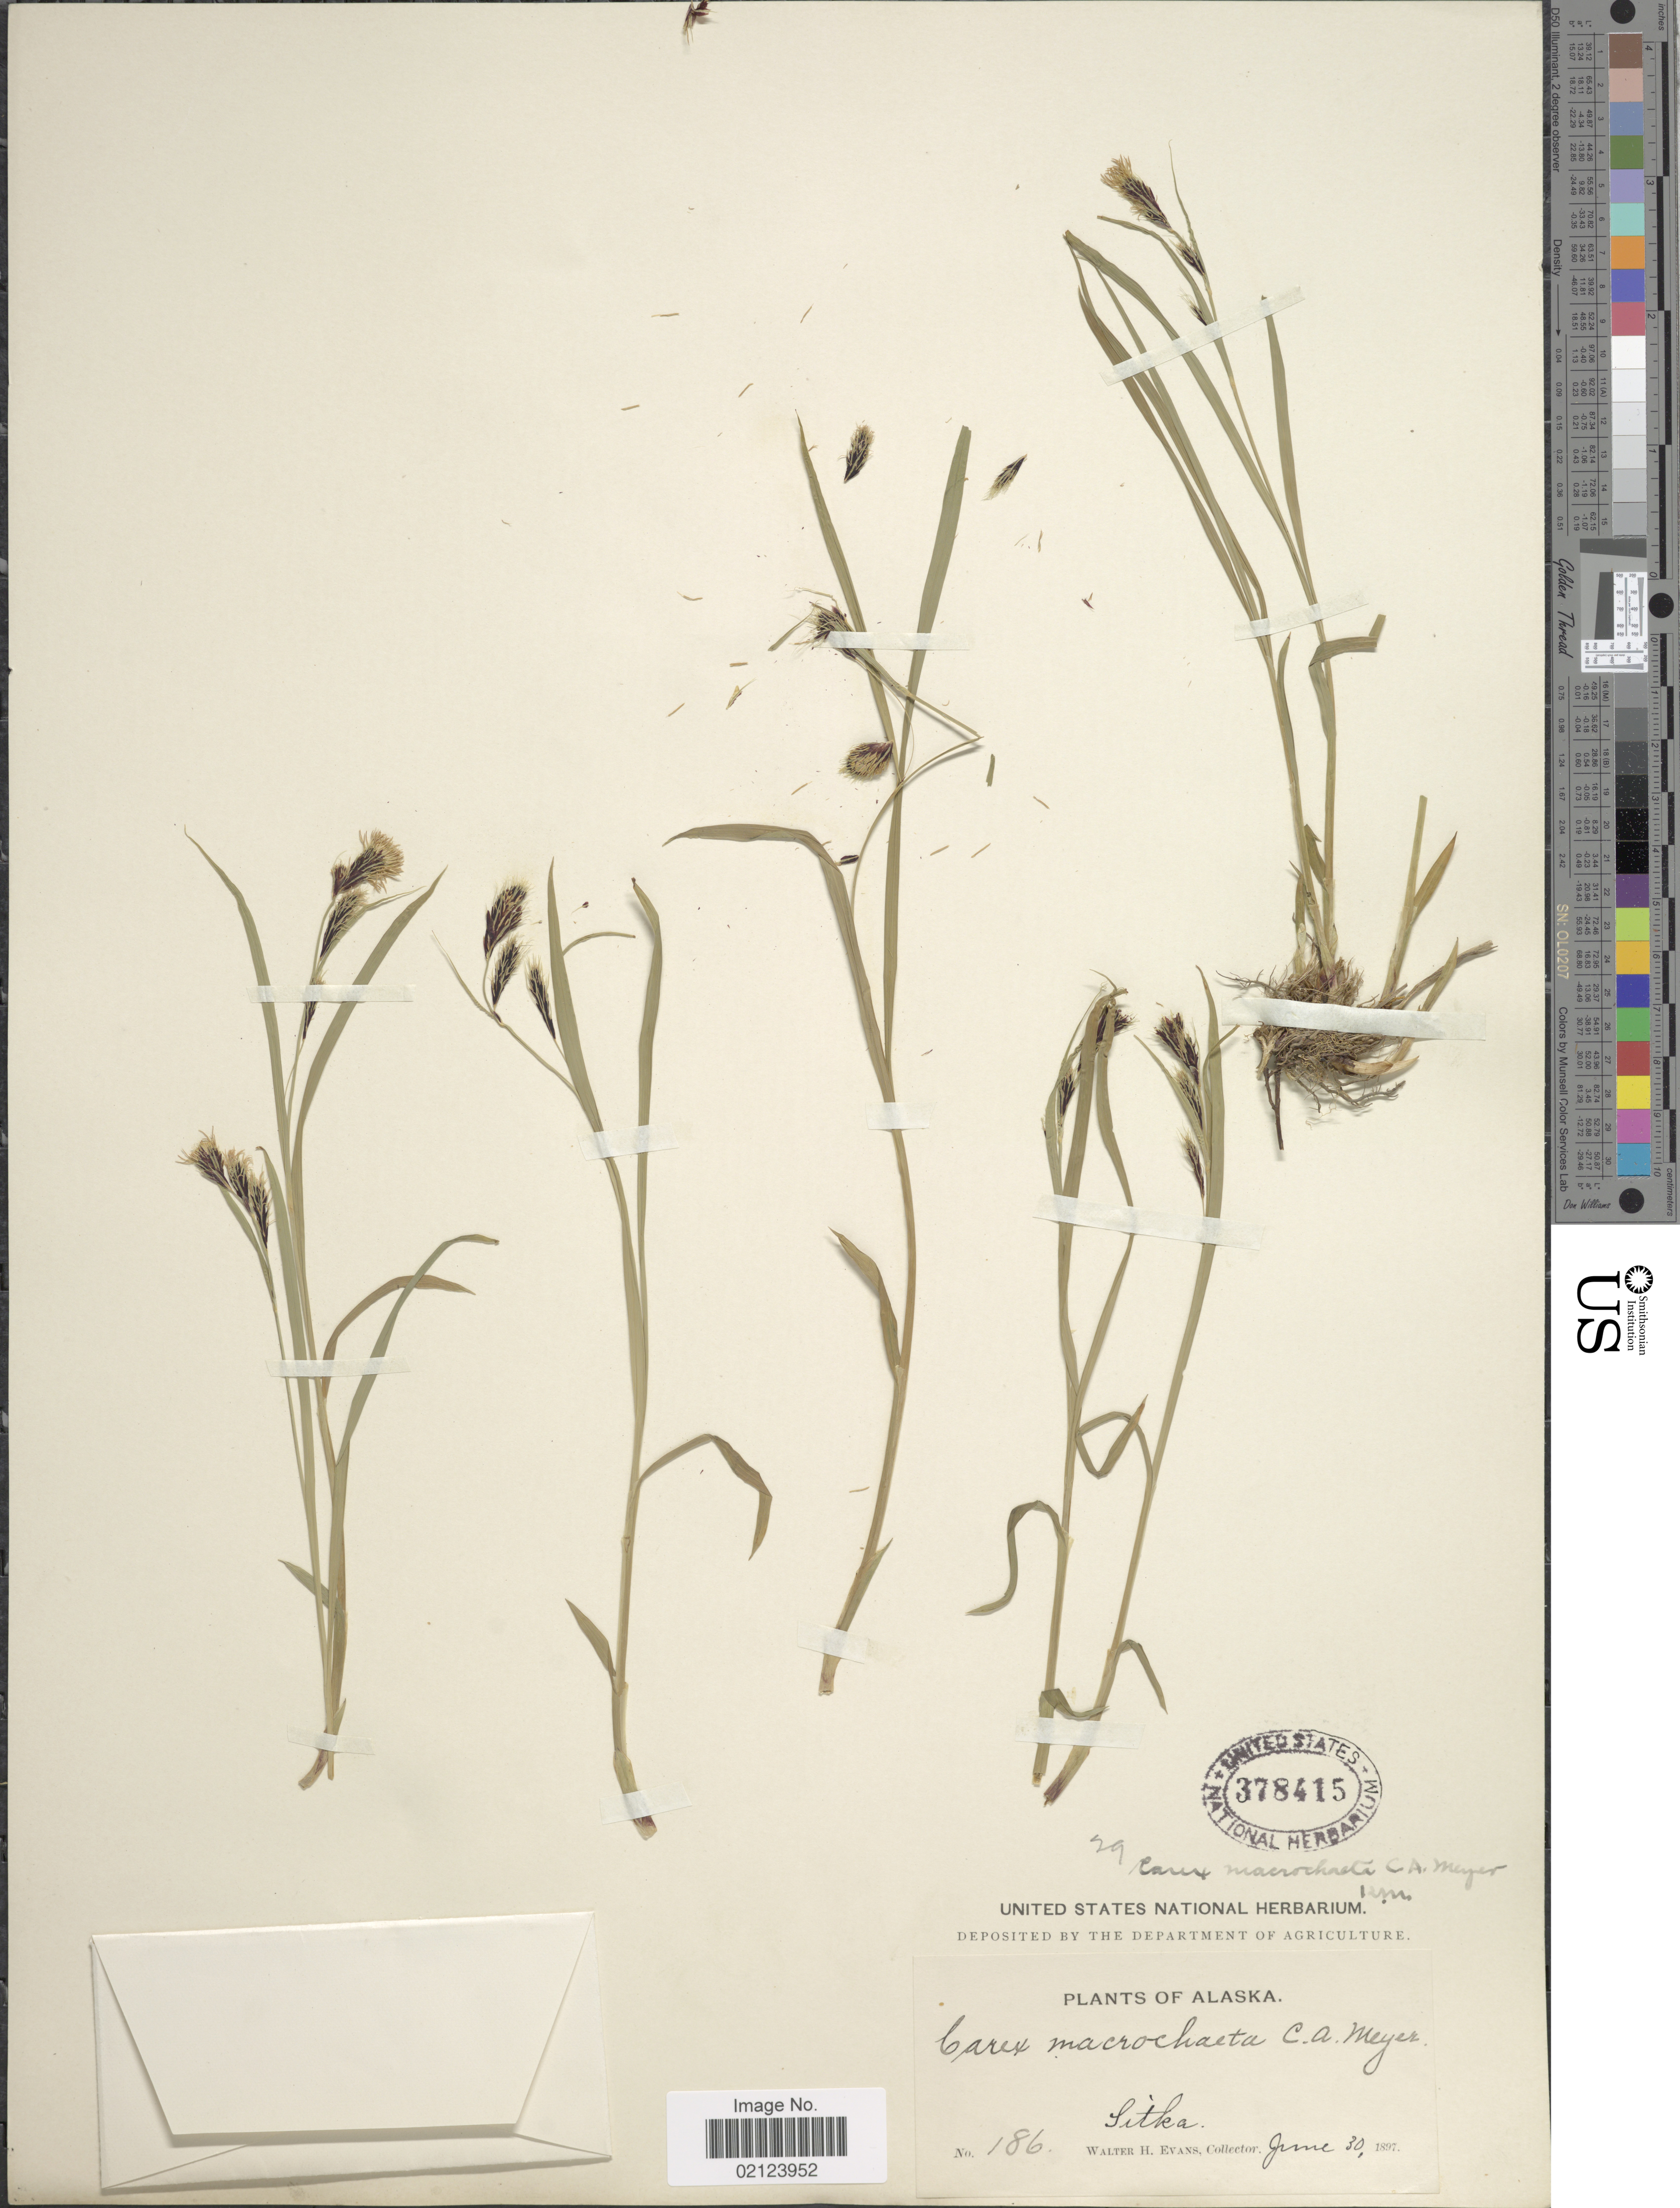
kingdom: Plantae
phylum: Tracheophyta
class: Liliopsida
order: Poales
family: Cyperaceae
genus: Carex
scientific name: Carex macrochaeta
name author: C.A. Mey.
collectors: W. H. Evans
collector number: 186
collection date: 1897-06-30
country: United States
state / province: Alaska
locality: Sitka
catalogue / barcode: US 378415